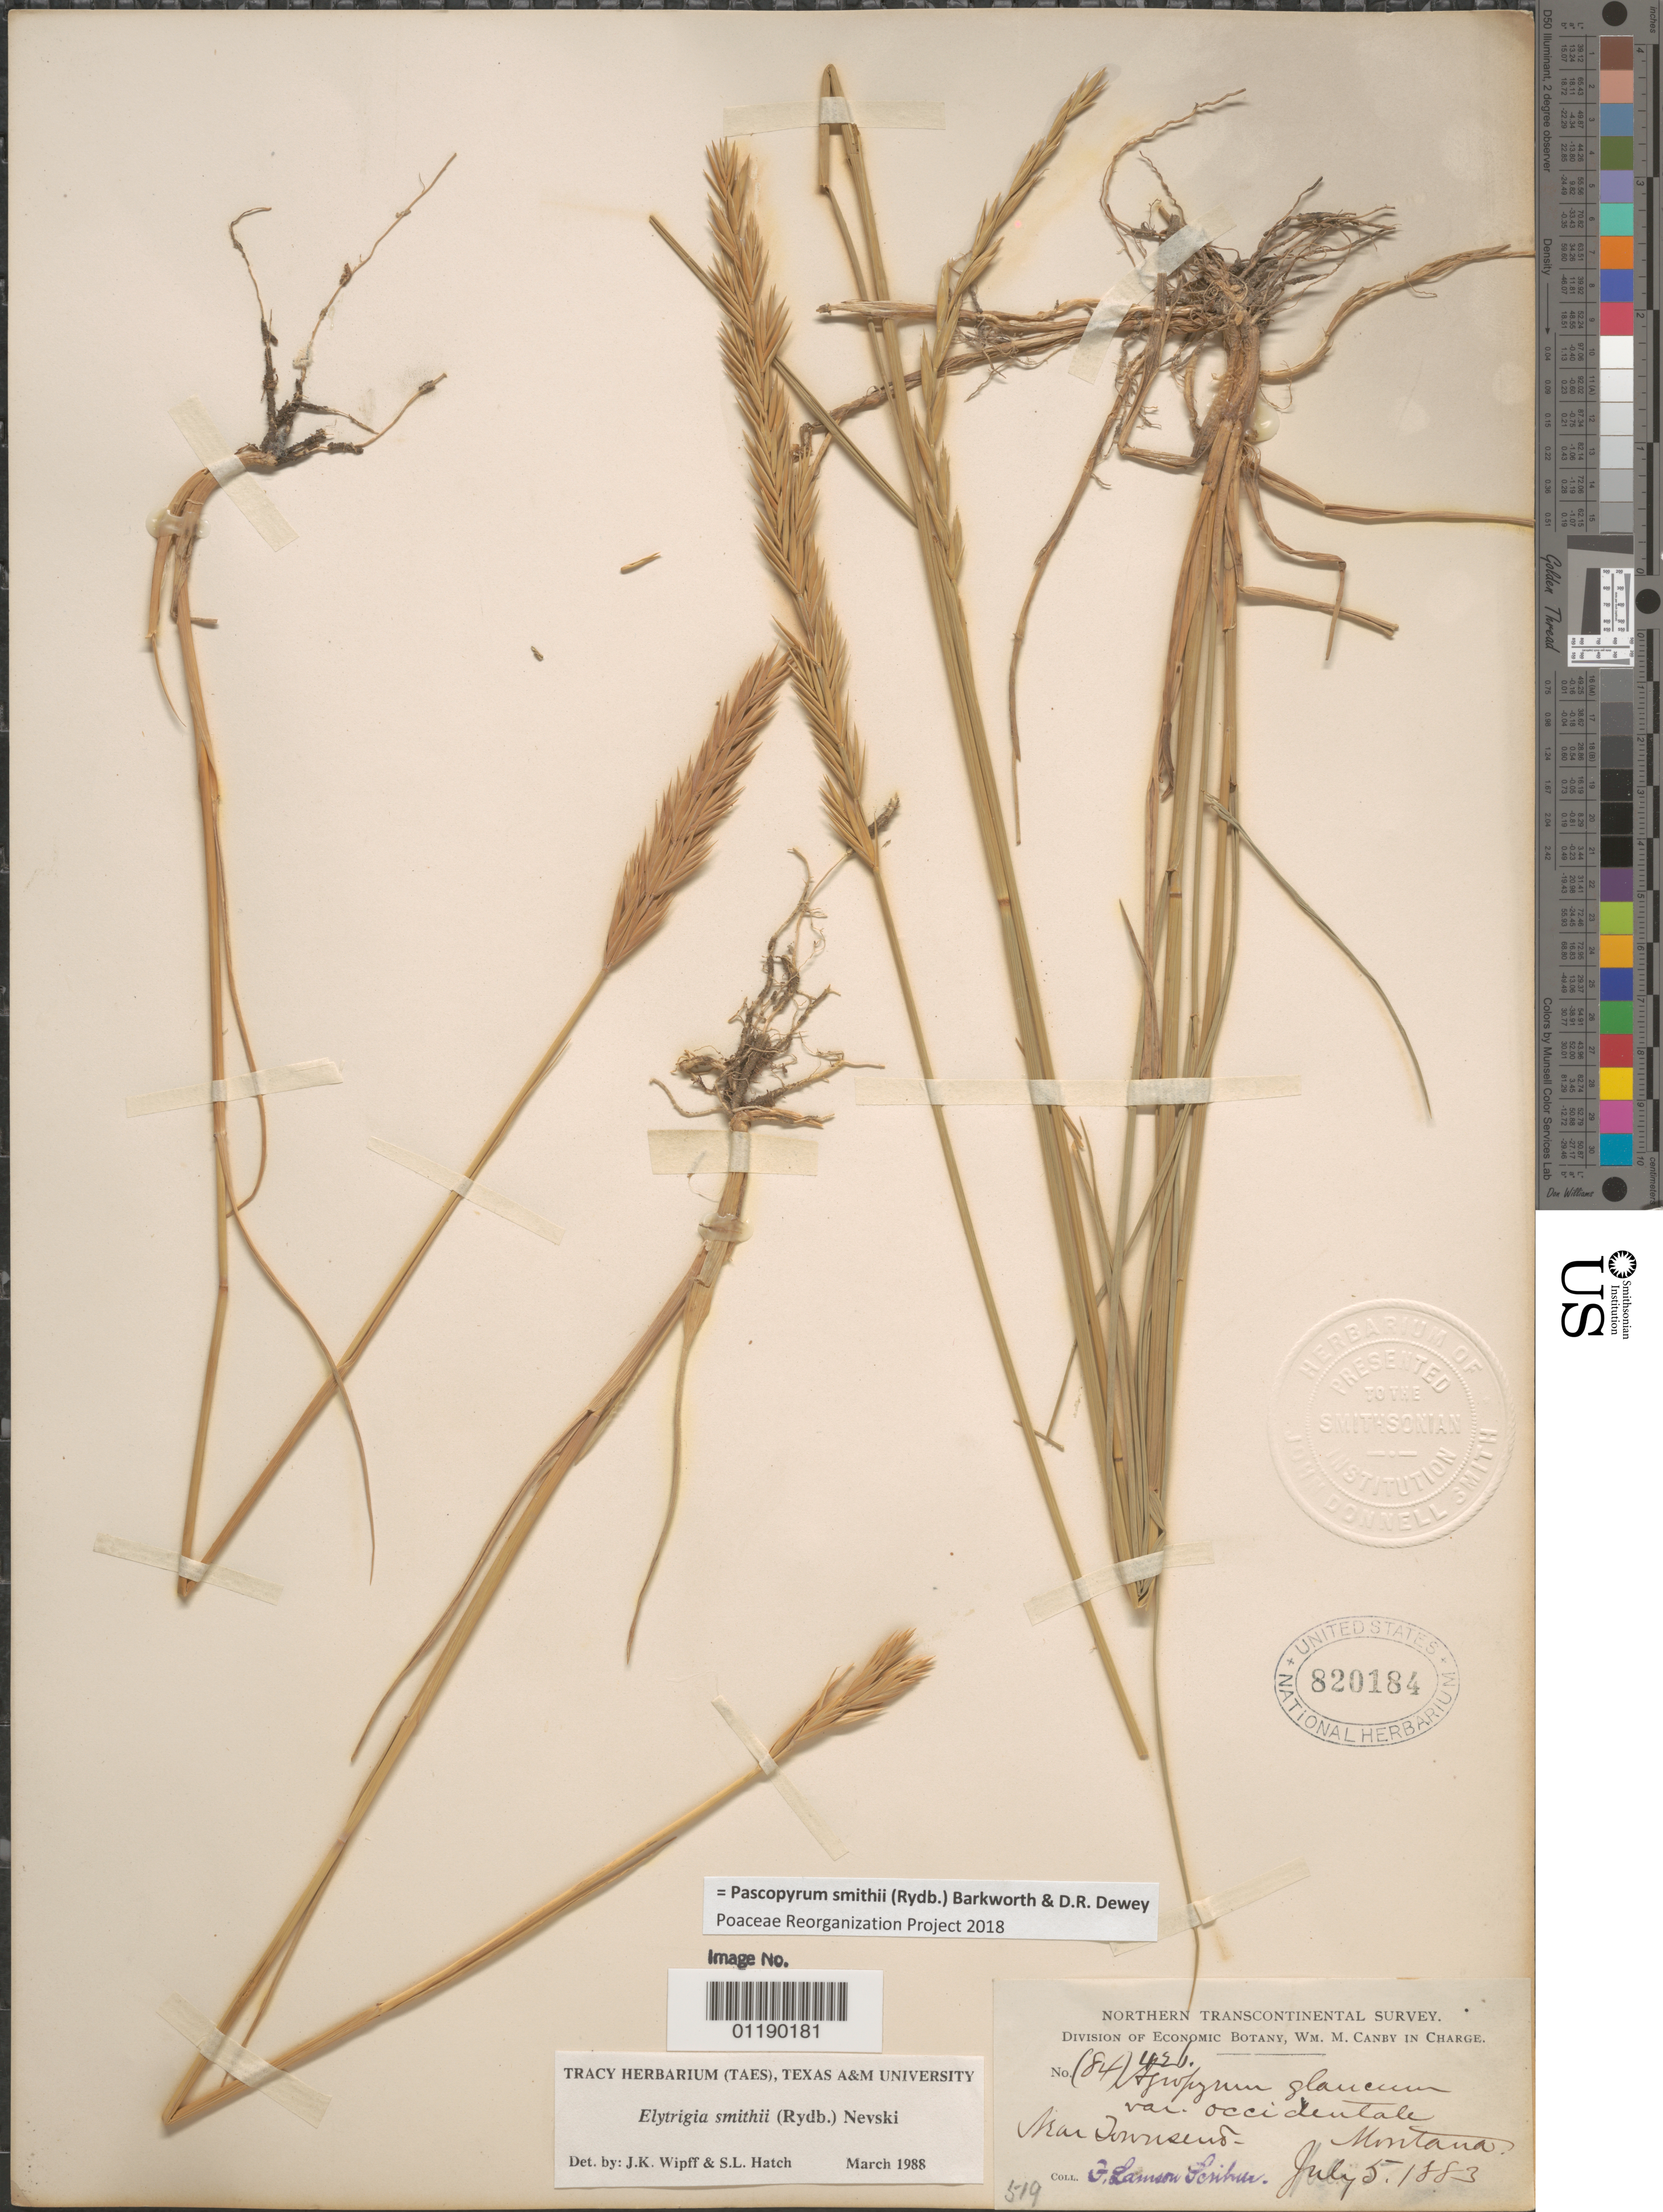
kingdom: Plantae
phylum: Tracheophyta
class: Liliopsida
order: Poales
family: Poaceae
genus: Pascopyrum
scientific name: Pascopyrum smithii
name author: (Rydb.) Barkworth & Dewey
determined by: Poaceae Reorganization Project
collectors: F. L. Scribner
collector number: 426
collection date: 1883-07-05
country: United States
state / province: Montana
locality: near Townsend.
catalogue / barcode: US 820184